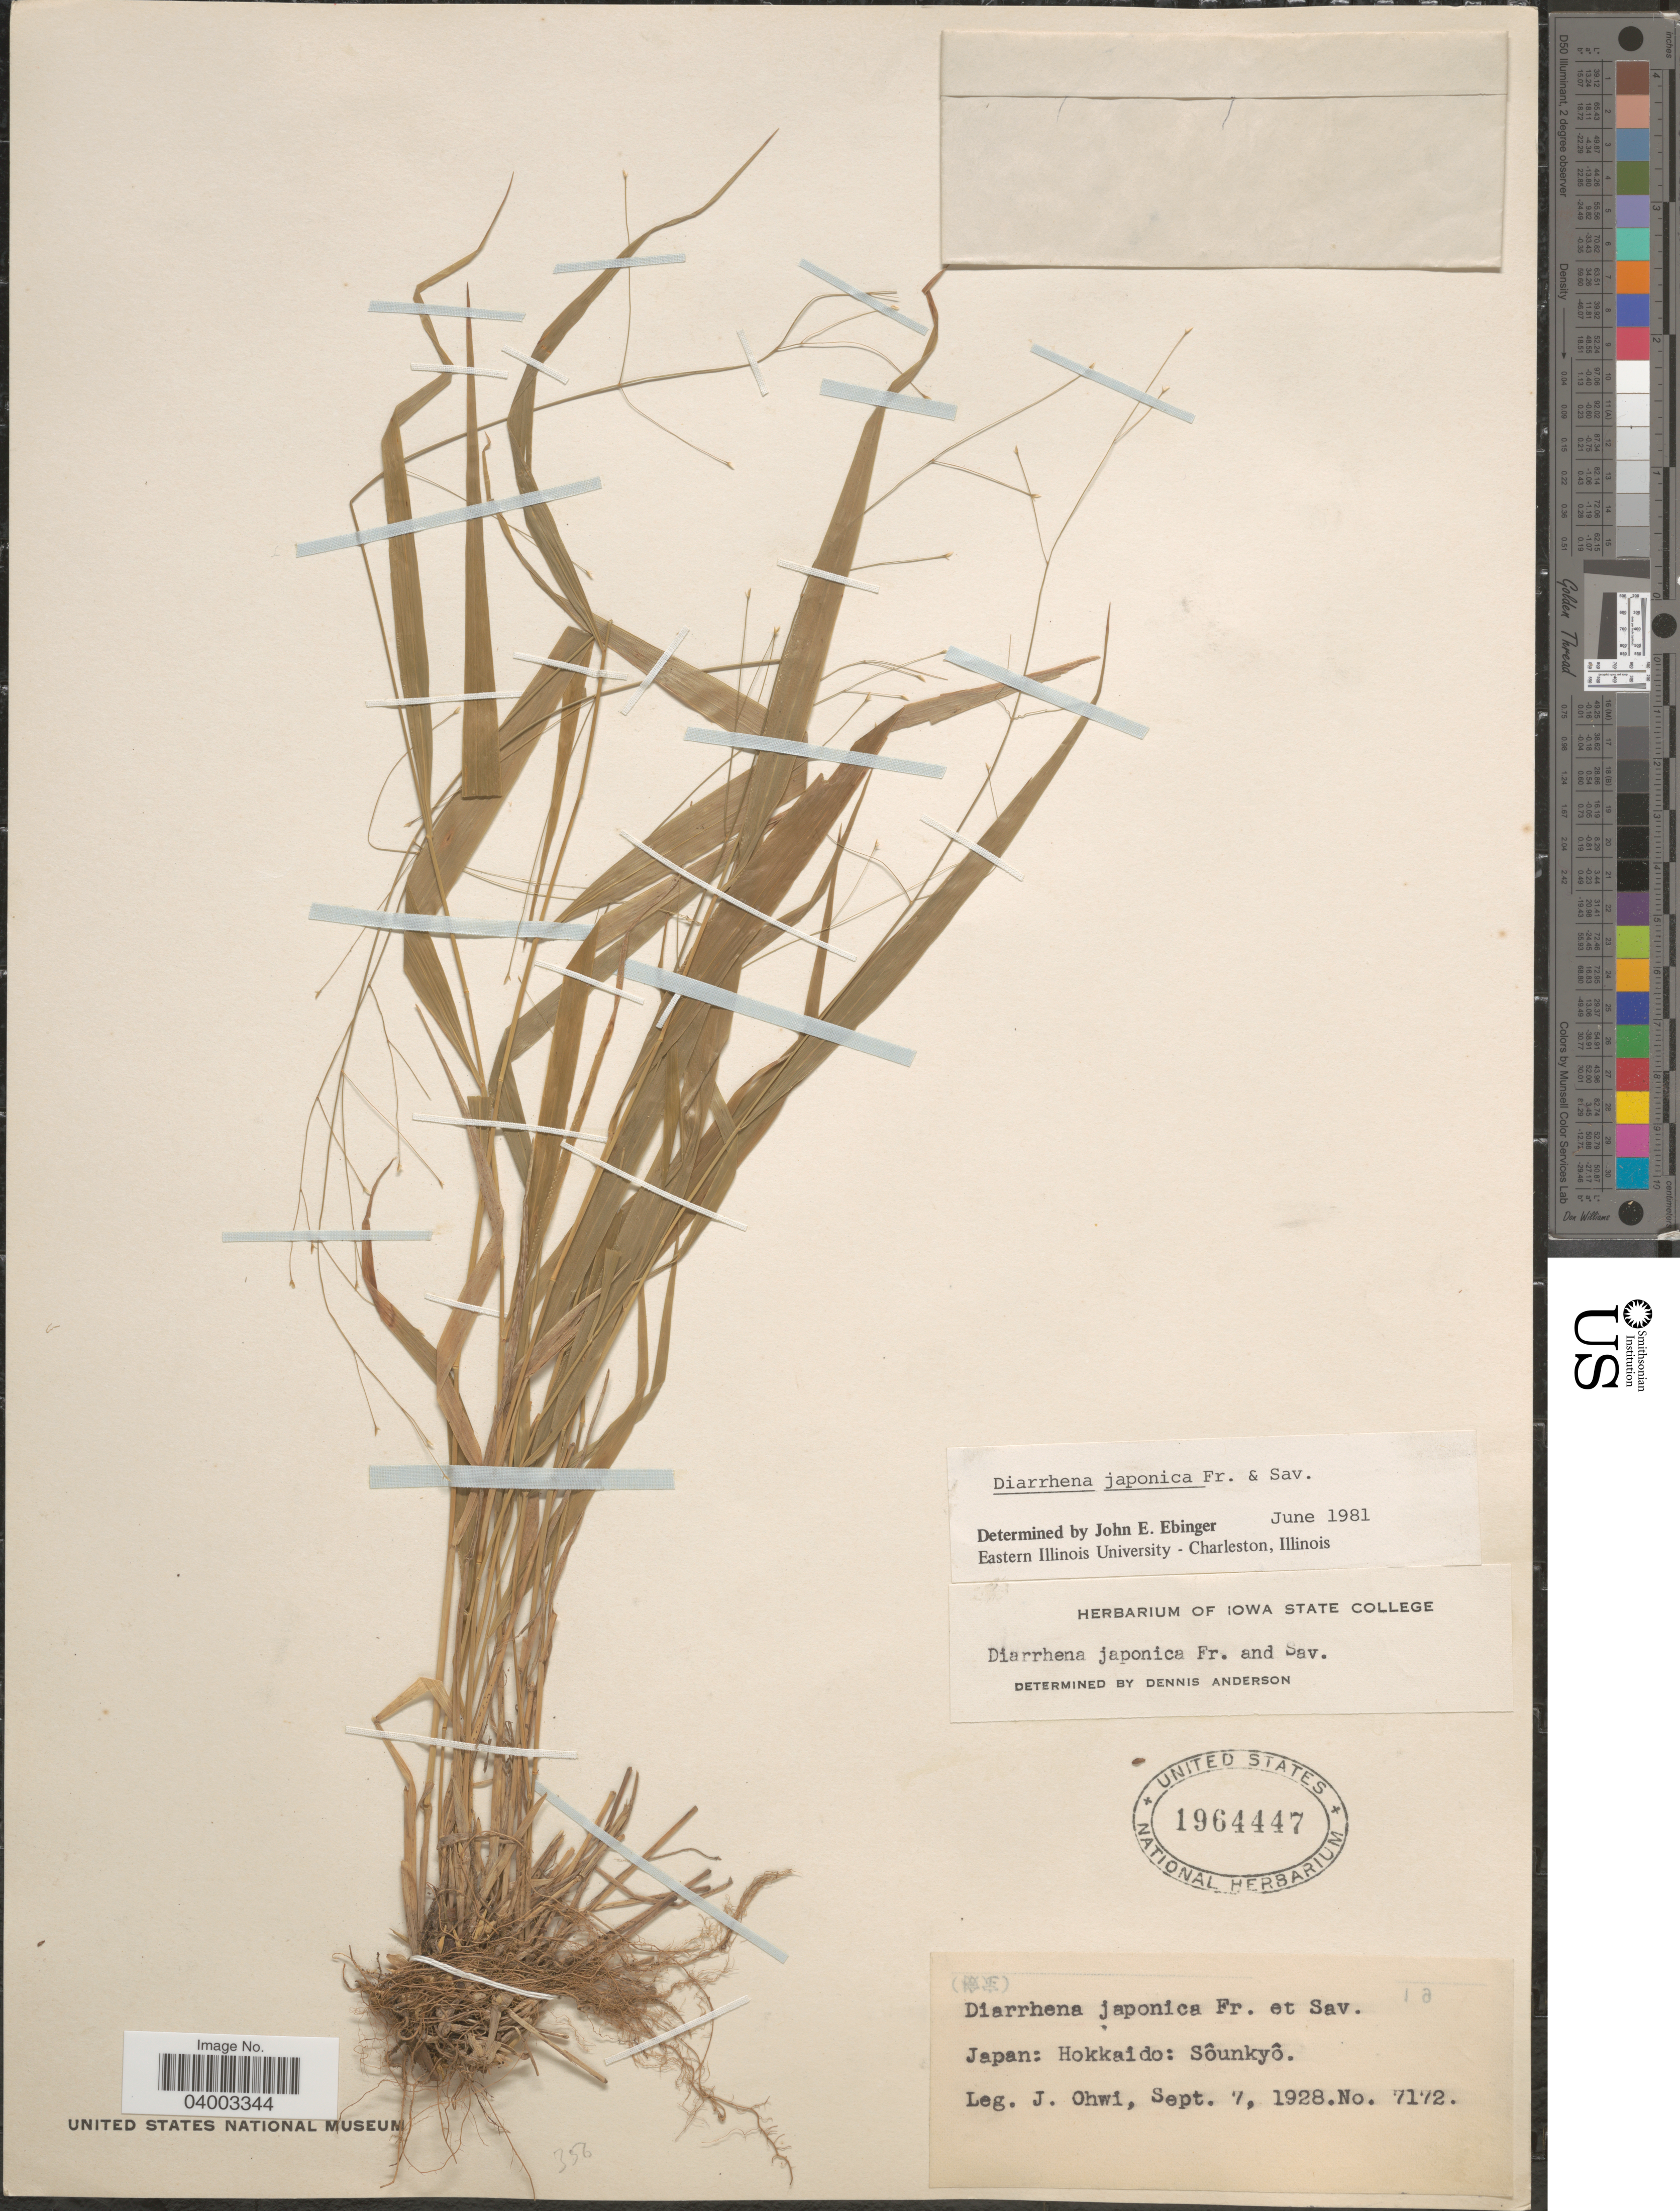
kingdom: Plantae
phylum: Tracheophyta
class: Liliopsida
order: Poales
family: Poaceae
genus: Diarrhena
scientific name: Diarrhena japonica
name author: Franch. & Sav.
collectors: J. Ohwi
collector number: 7172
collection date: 1928-09-07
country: Japan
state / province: Hokkaidō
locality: Sôunkyô.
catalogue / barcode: US 1964447